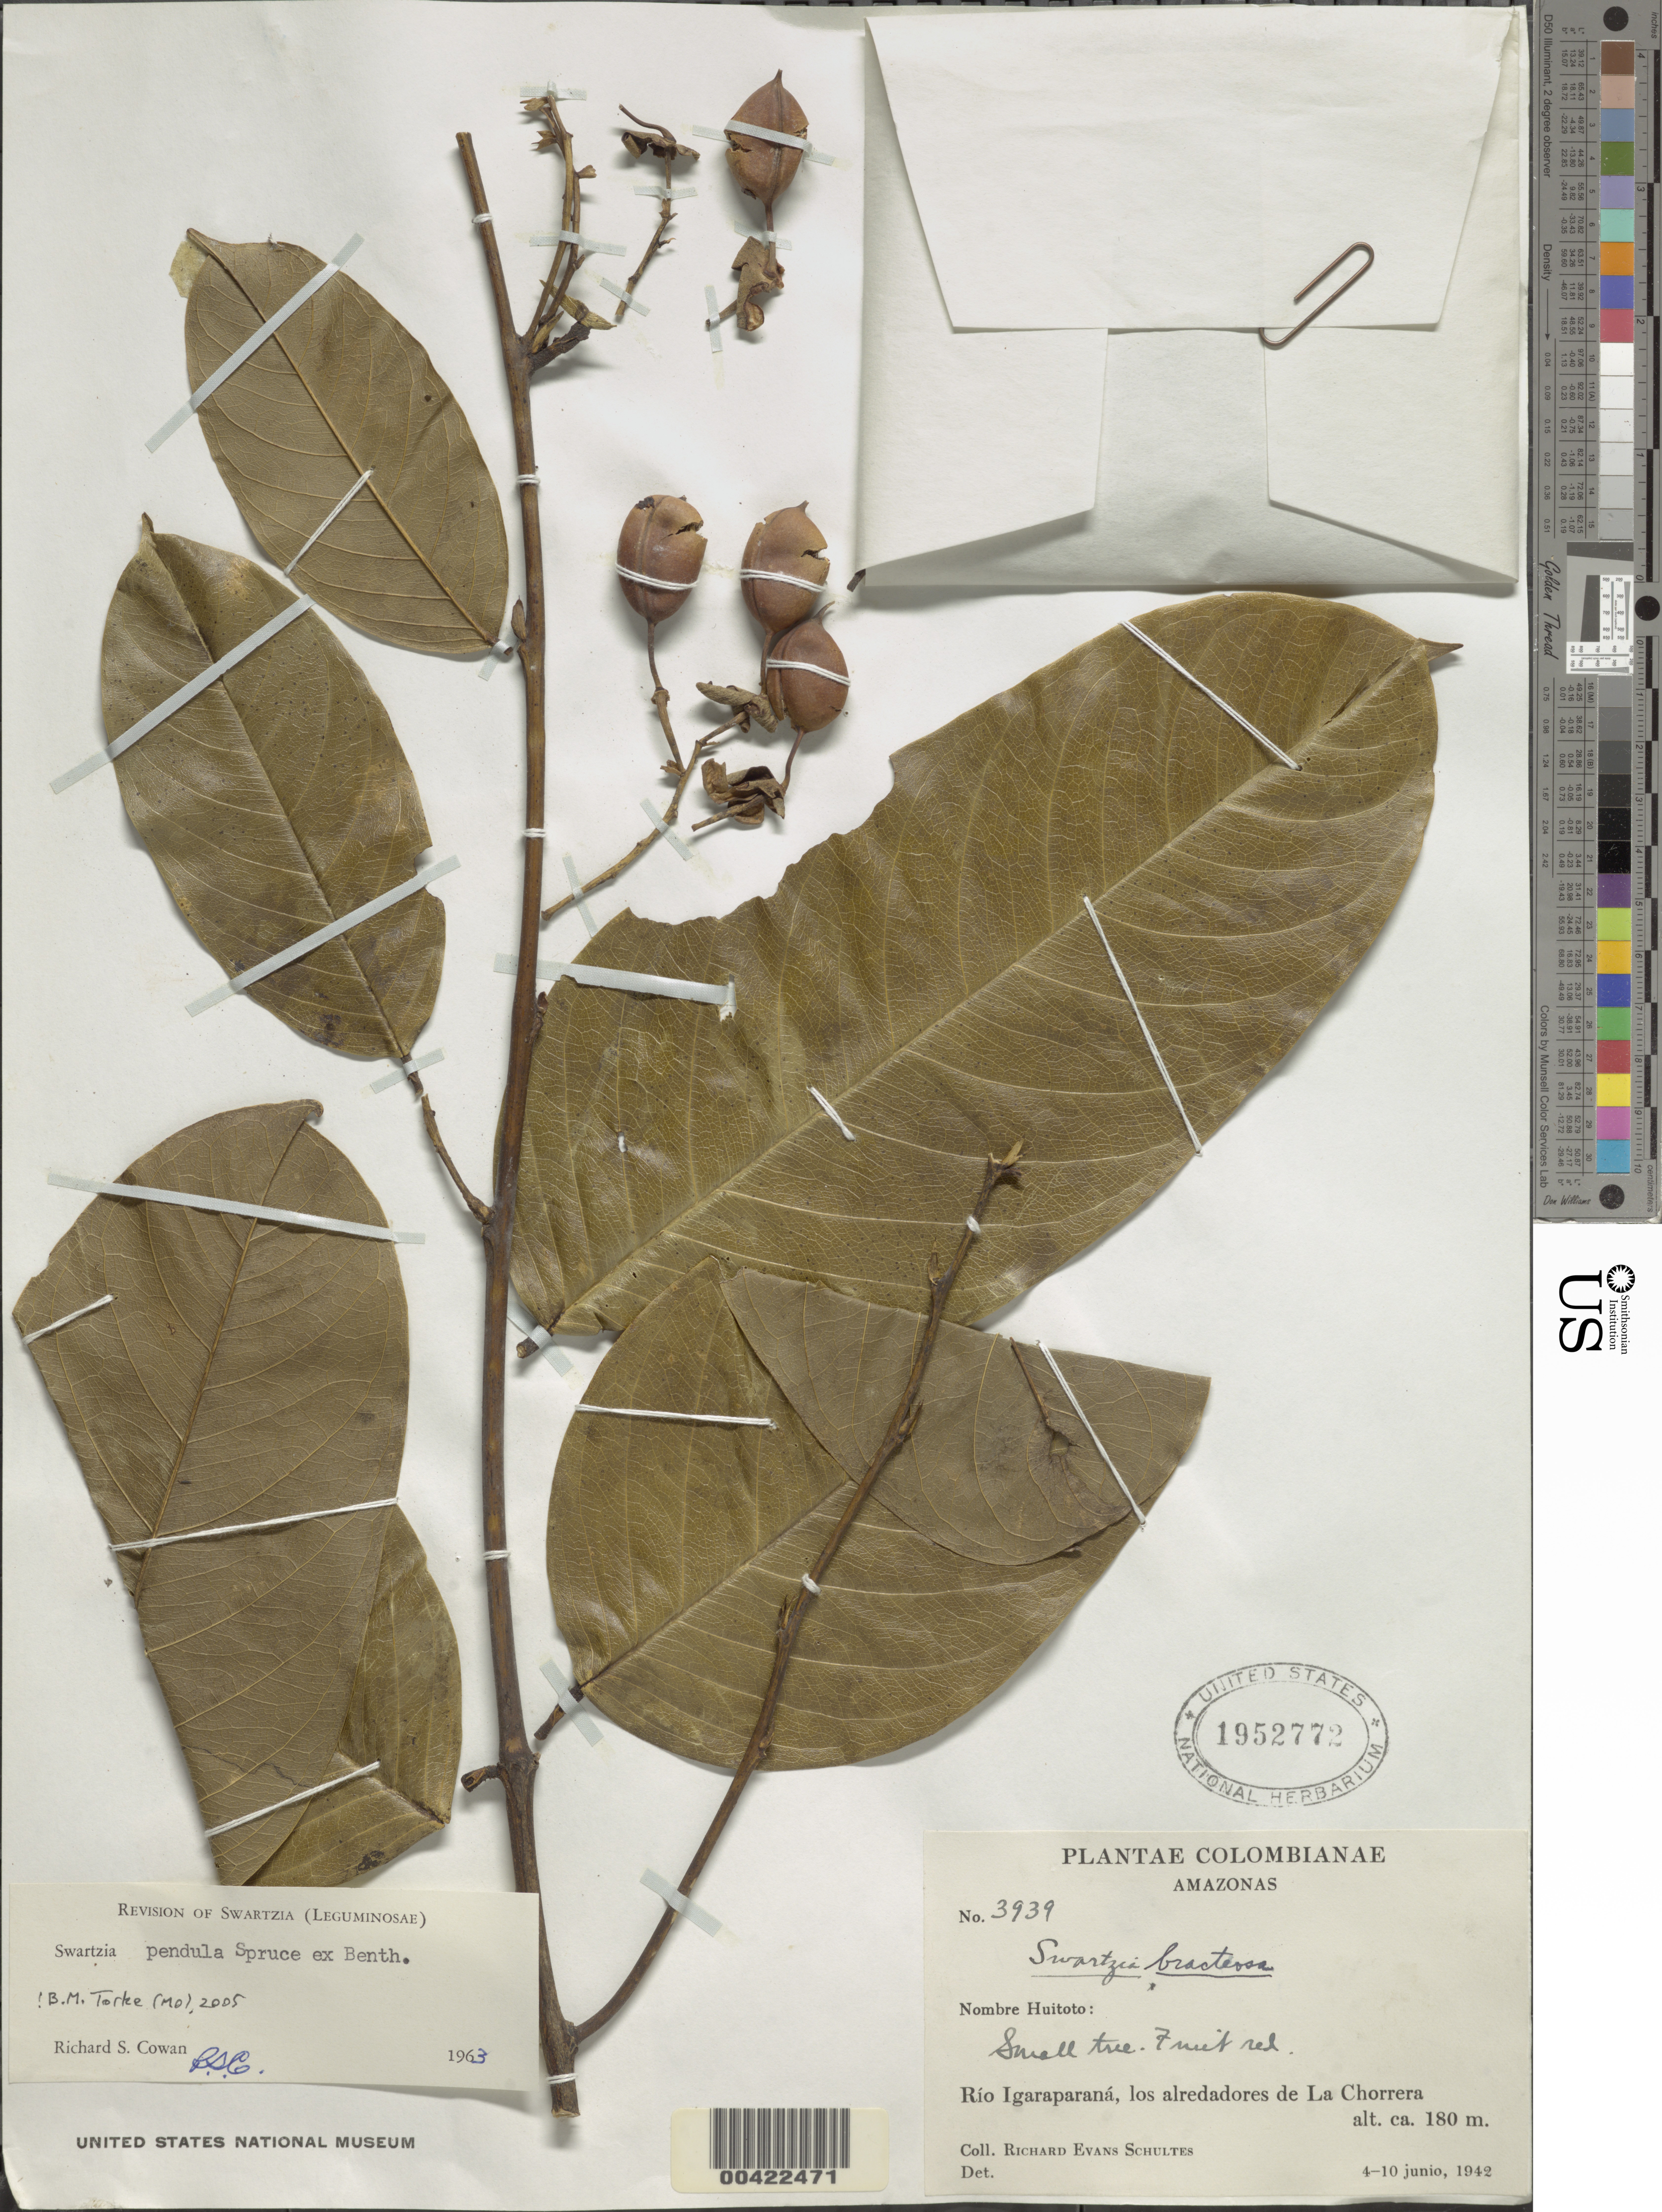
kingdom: Plantae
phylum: Tracheophyta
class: Magnoliopsida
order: Fabales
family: Fabaceae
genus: Swartzia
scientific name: Swartzia pendula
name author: Spruce ex Benth.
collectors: R. E. Schultes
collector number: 3939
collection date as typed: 04 Jun 1942 to 10 Jun 1942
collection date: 1942-06-04/1942-06-10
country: Colombia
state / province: Amazônas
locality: La Chorrera, los Alreddadores de; Rio Igara Paraná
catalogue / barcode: US 1952772